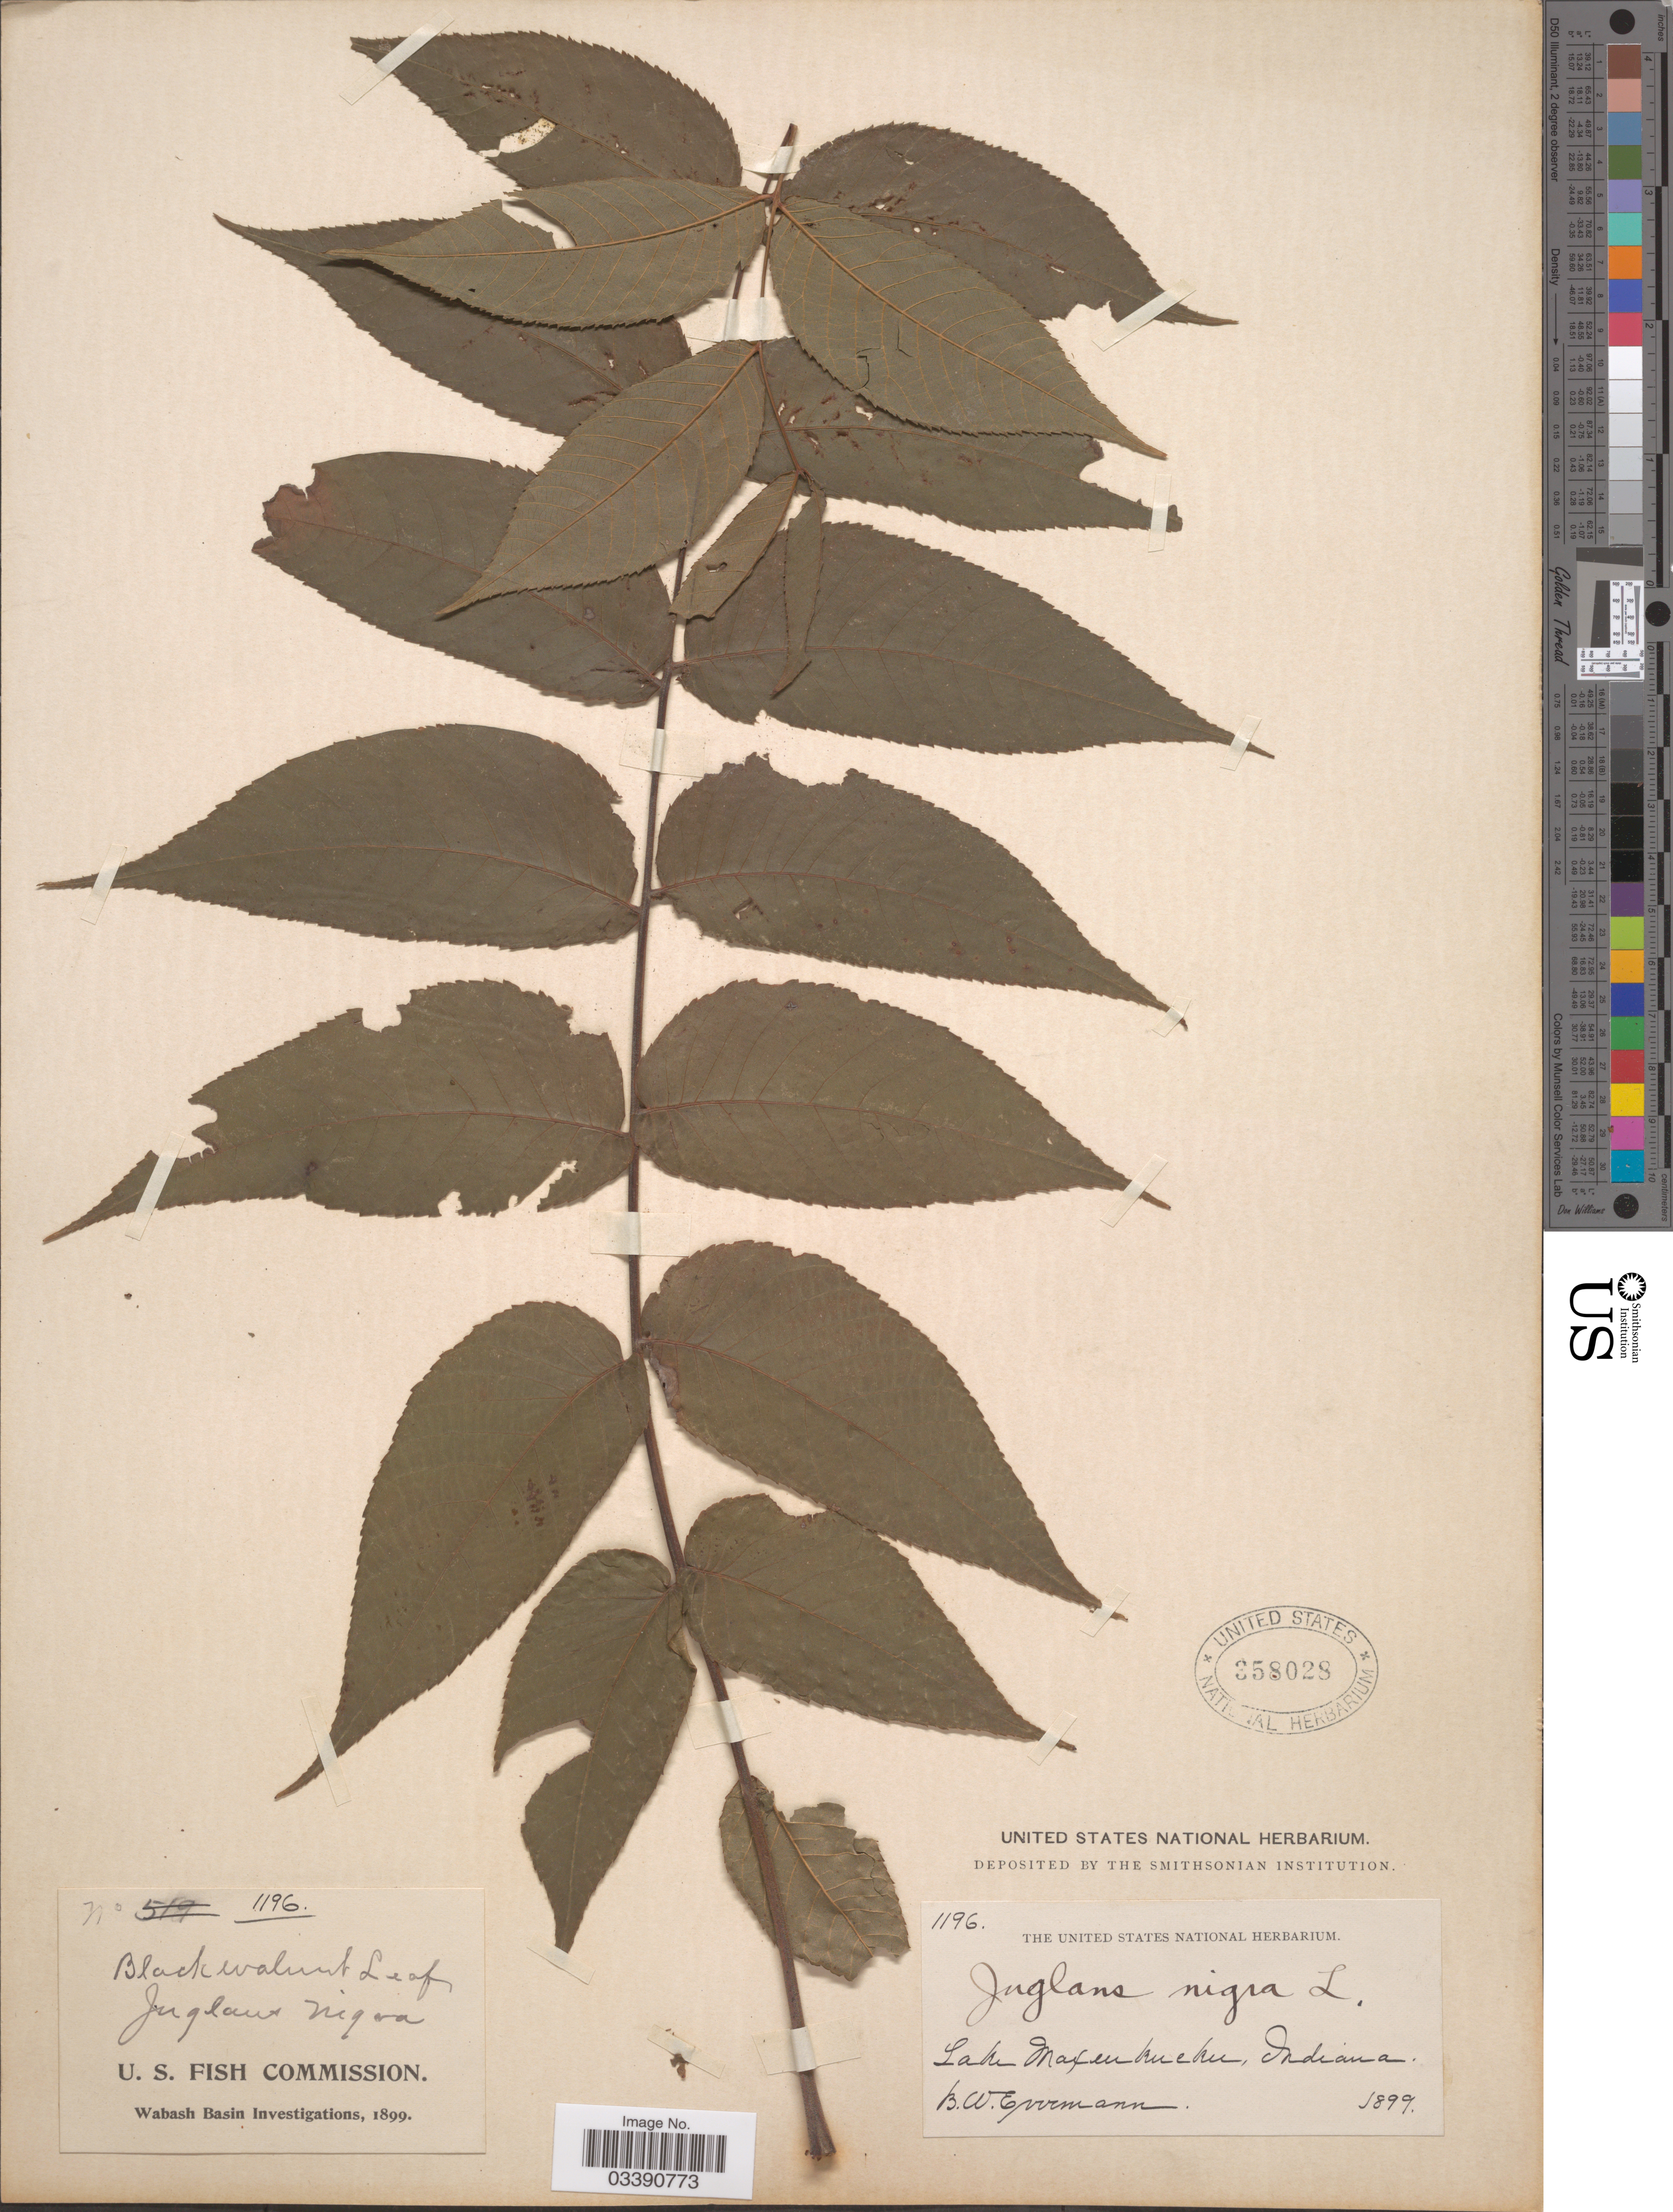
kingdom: Plantae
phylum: Tracheophyta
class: Magnoliopsida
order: Fagales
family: Juglandaceae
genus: Juglans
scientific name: Juglans nigra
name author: L.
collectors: B. W. Evermann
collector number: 1196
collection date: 1899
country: United States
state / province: Indiana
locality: Lake Maxinkuckee. Wabash Basin.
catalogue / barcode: US 358028